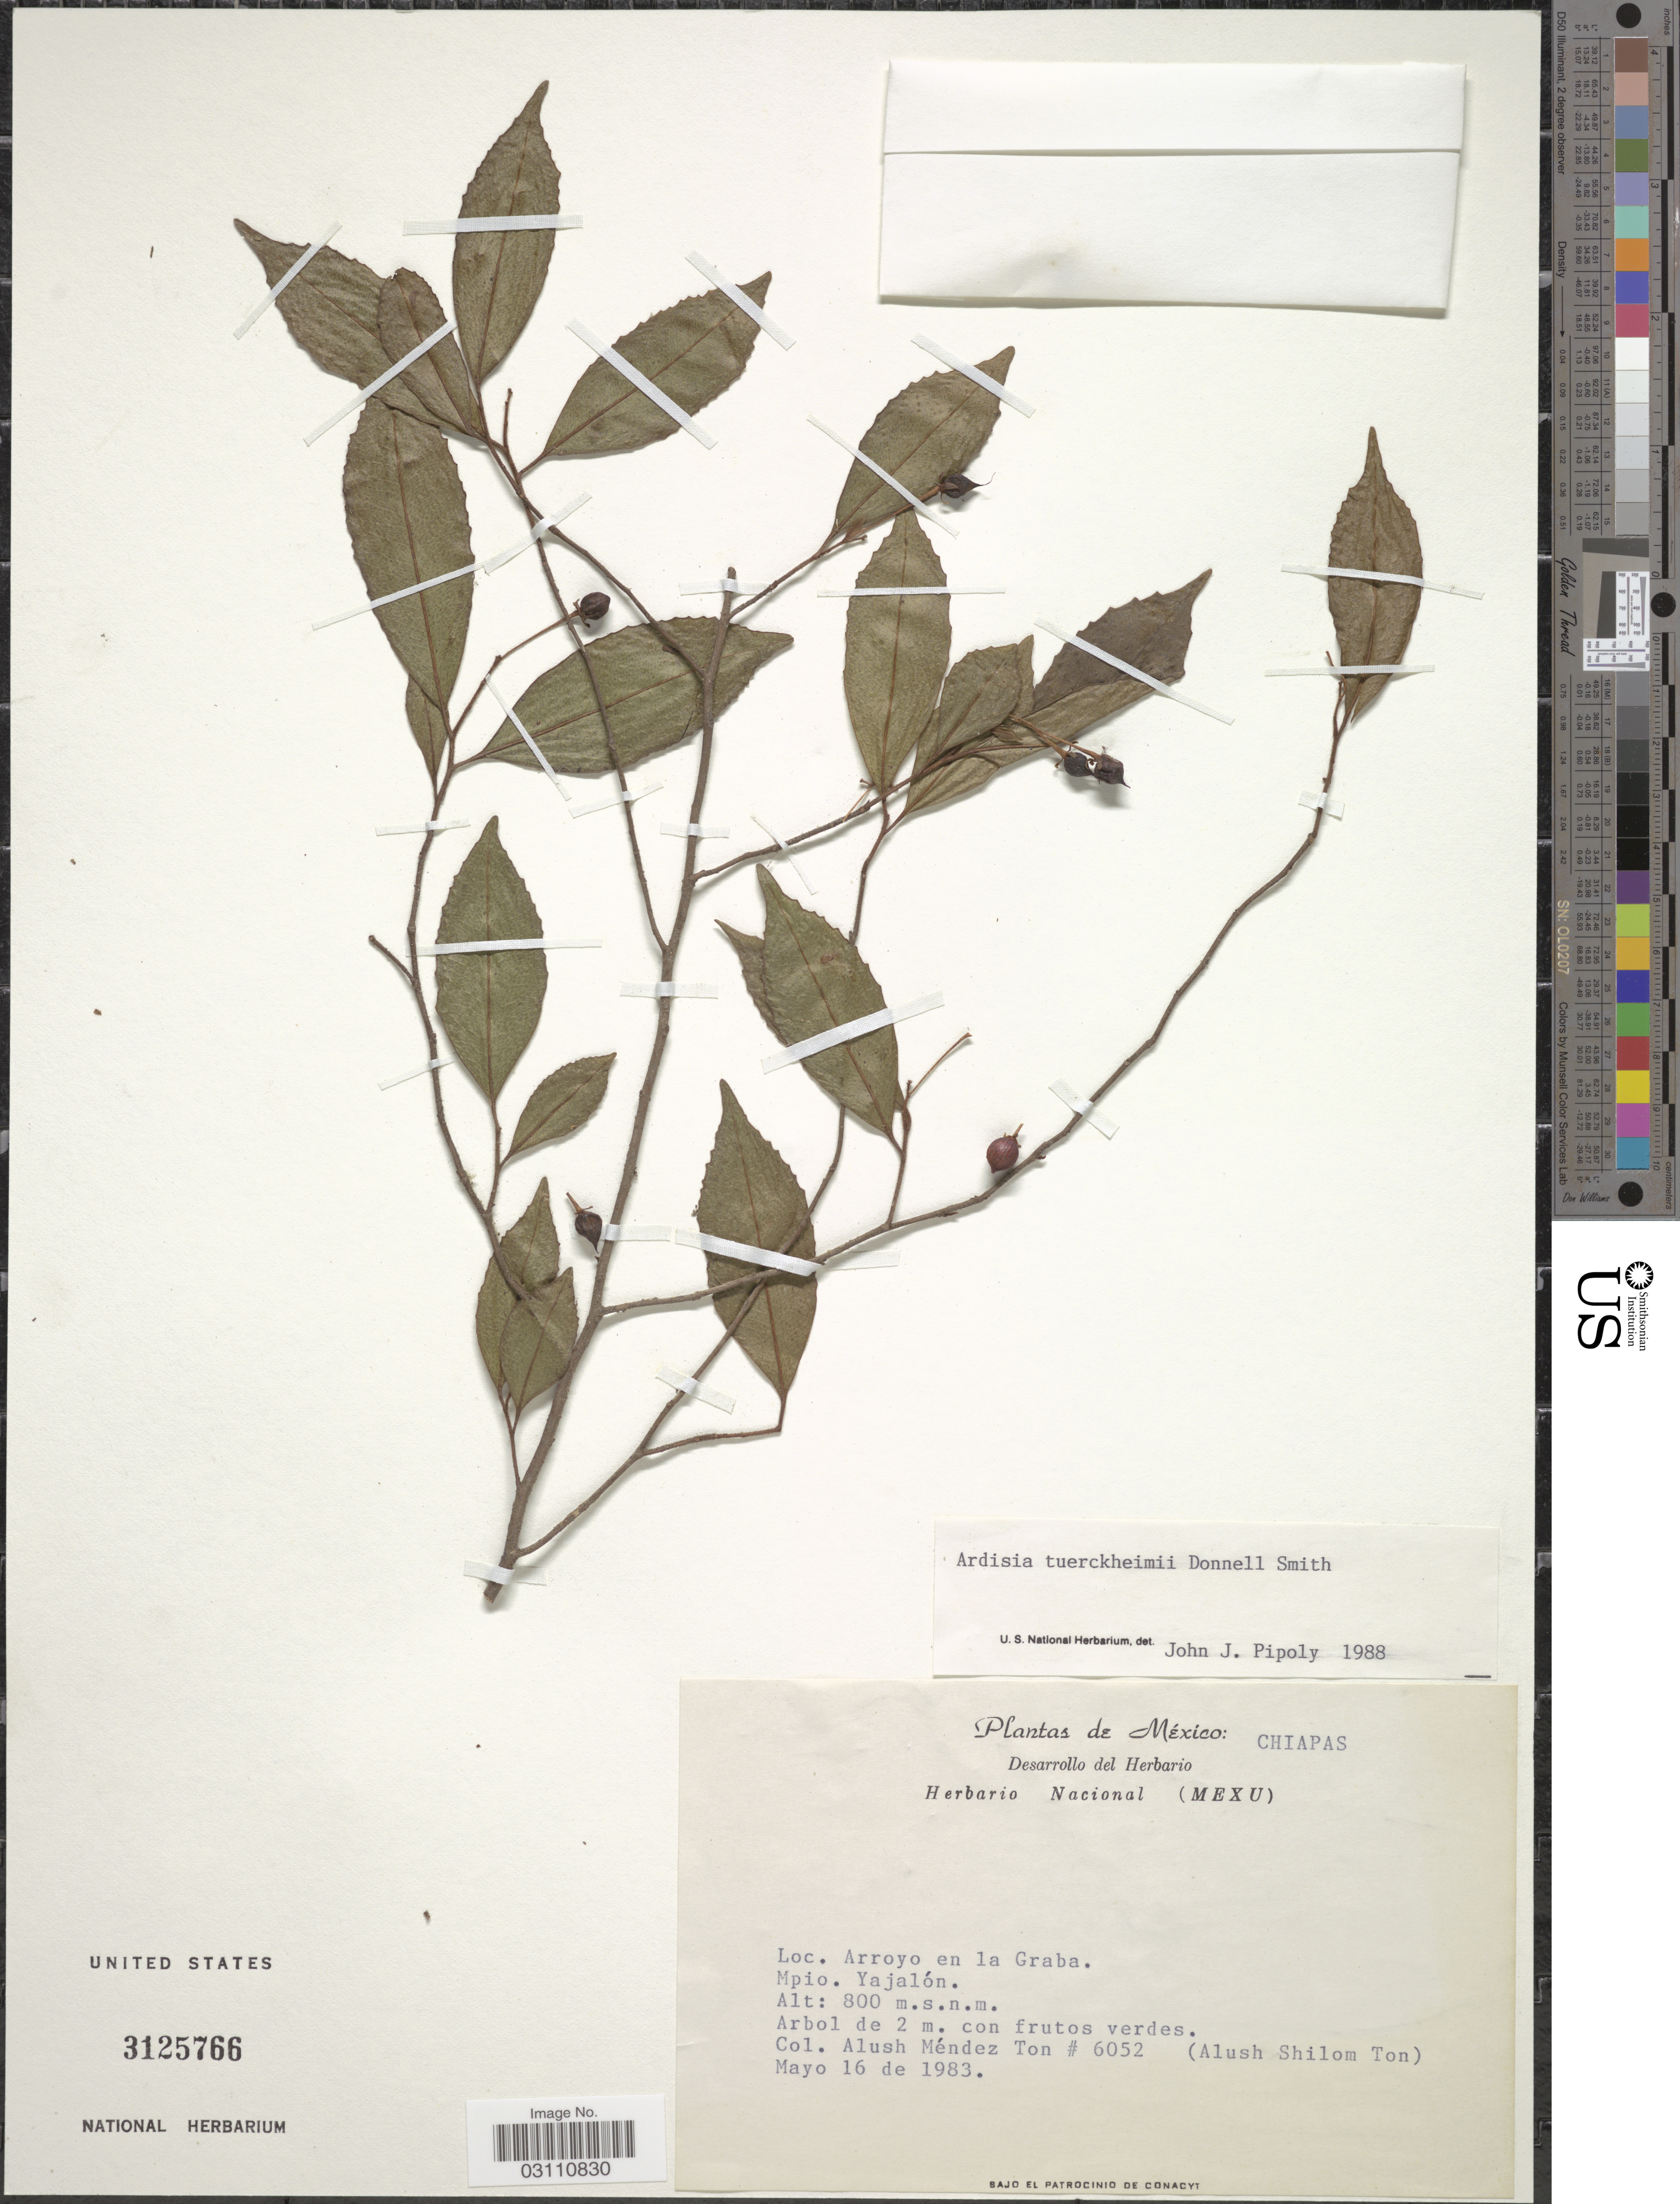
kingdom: Plantae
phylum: Tracheophyta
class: Magnoliopsida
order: Ericales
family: Primulaceae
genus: Ardisia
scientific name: Ardisia tuerckheimii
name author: Donn. Sm.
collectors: A. Méndez Ton & A. M. Ton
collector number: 6052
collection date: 1983-05-16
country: Mexico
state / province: Chiapas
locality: Arroyo en la Graba. Mpio. Yajalón.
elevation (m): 800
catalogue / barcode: US 3125766